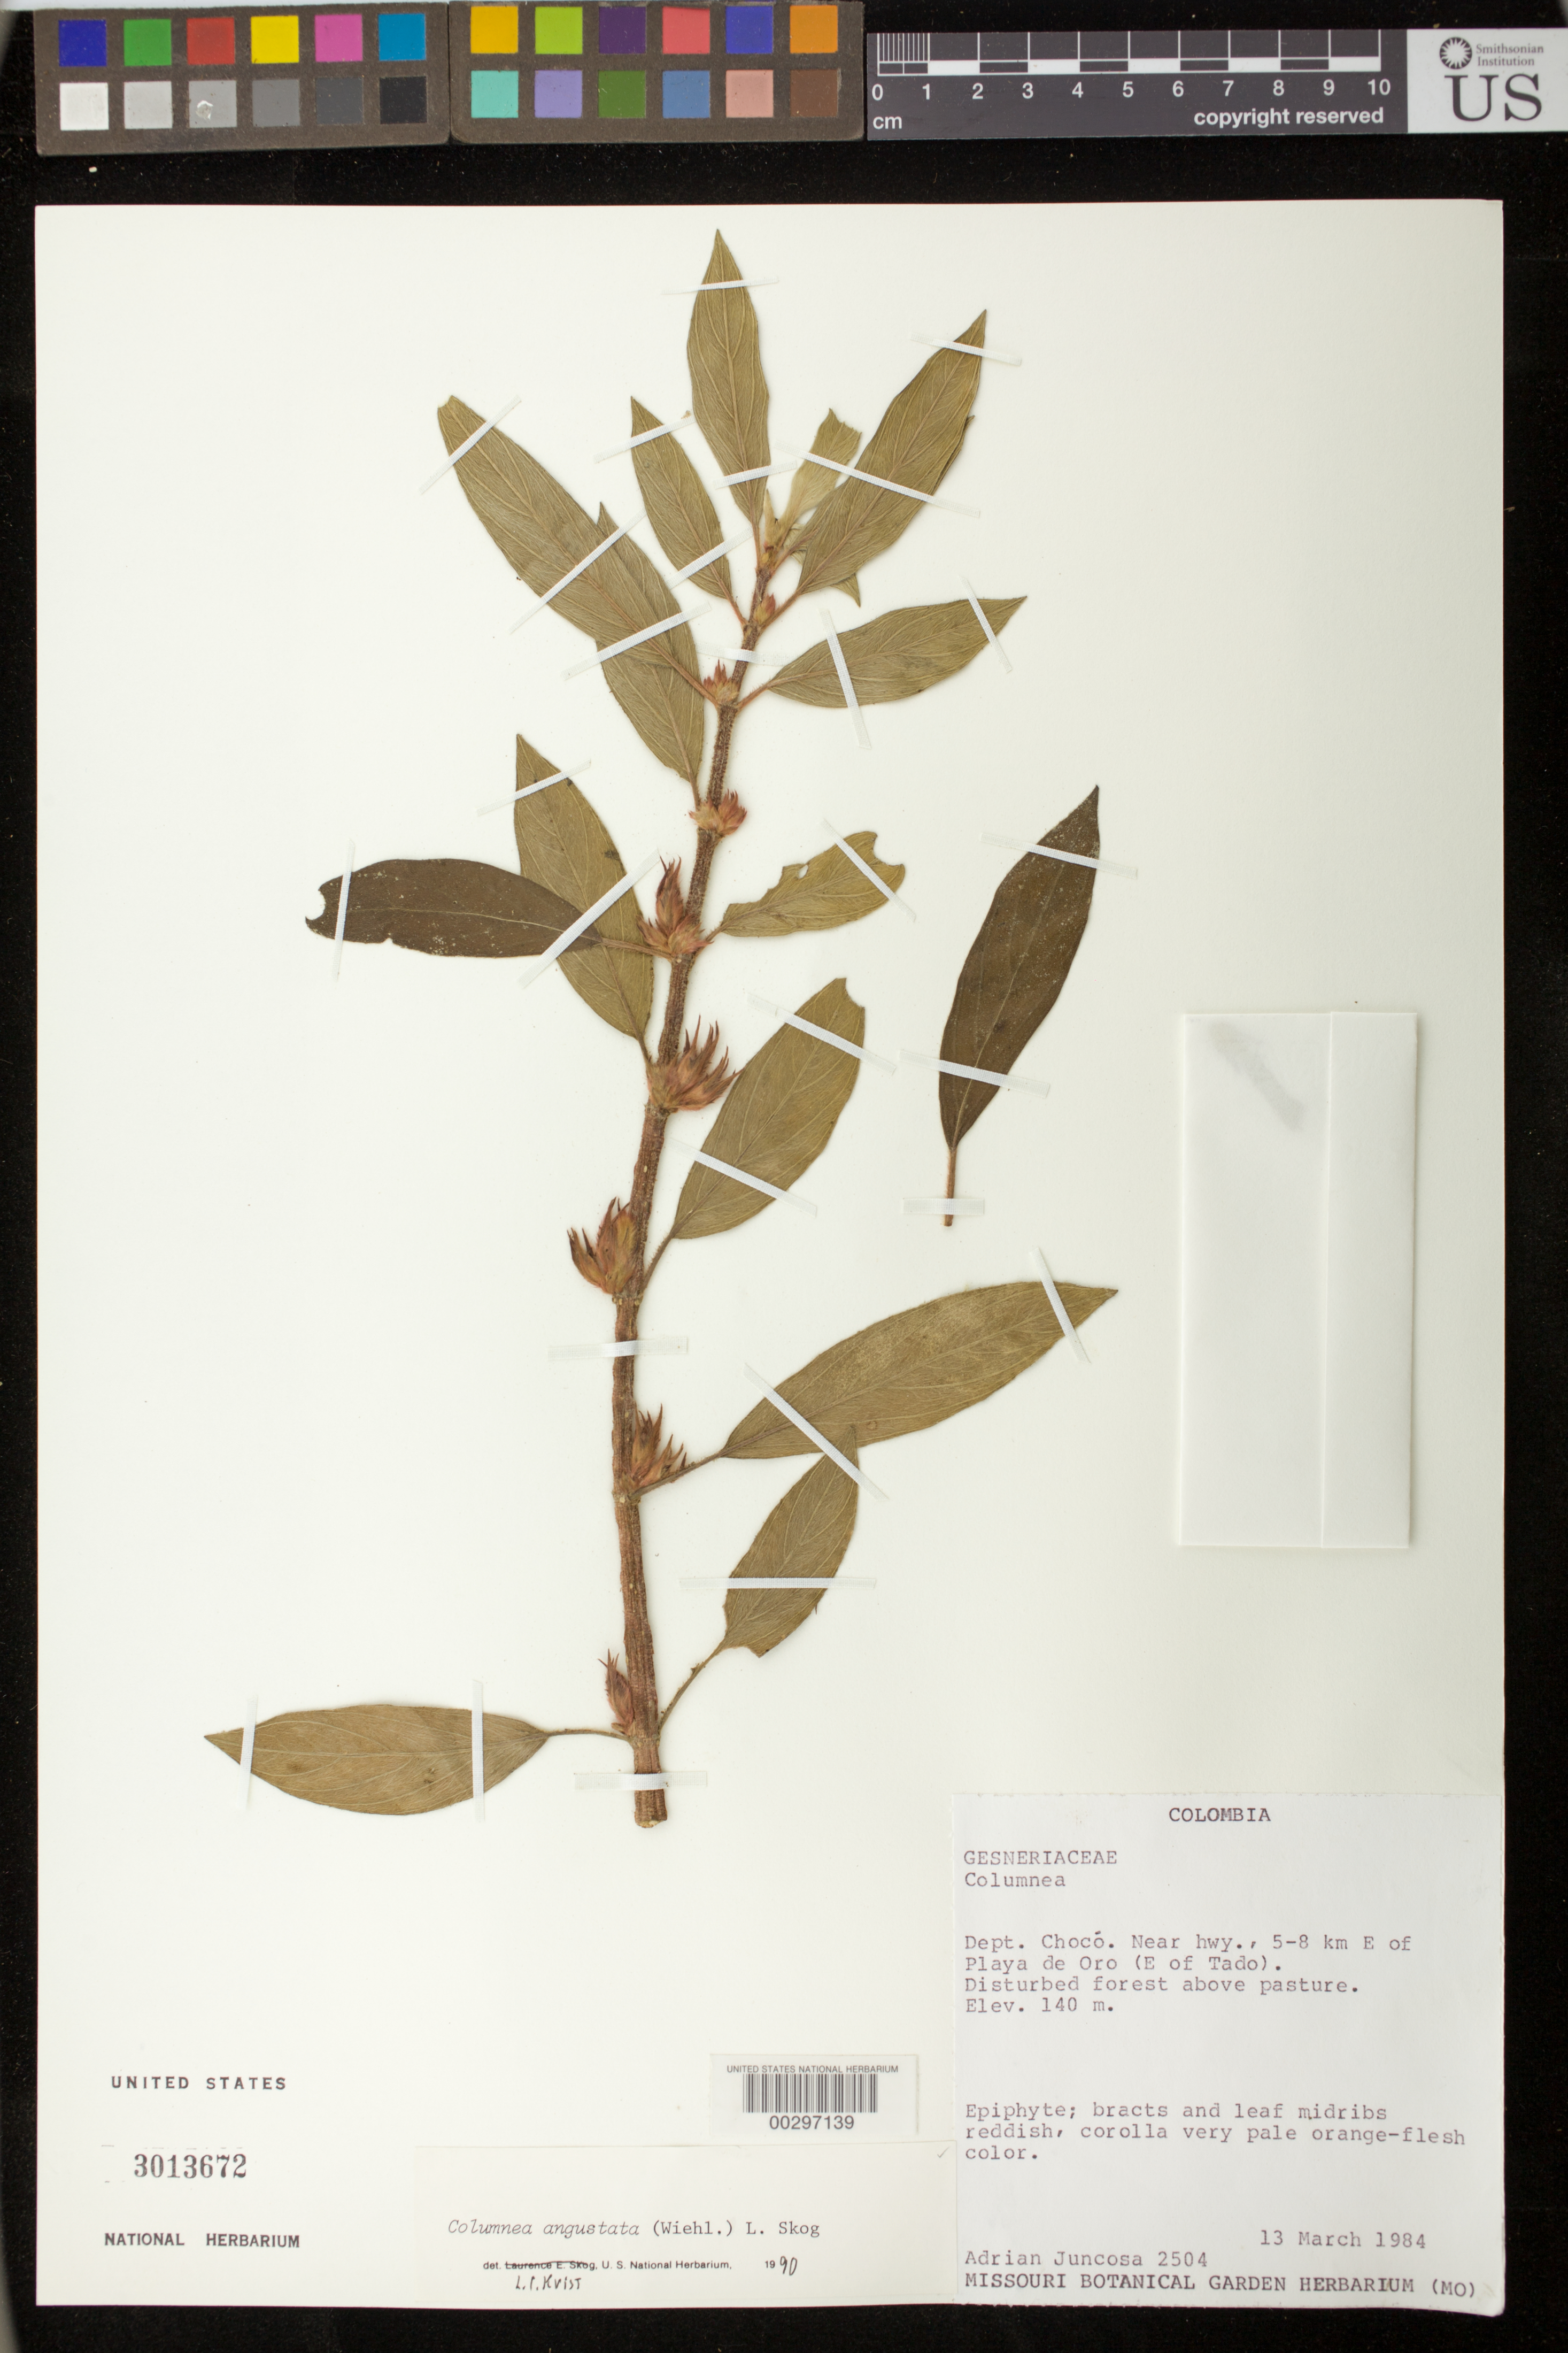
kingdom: Plantae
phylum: Tracheophyta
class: Magnoliopsida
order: Lamiales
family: Gesneriaceae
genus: Columnea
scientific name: Columnea angustata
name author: (Wiehler) L.E. Skog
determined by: Skog, Laurence E.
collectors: A. Juncosa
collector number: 2504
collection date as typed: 13 Mar 1984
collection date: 1984-03-13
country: Colombia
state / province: Chocó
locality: E of Tado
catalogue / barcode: US 3013672